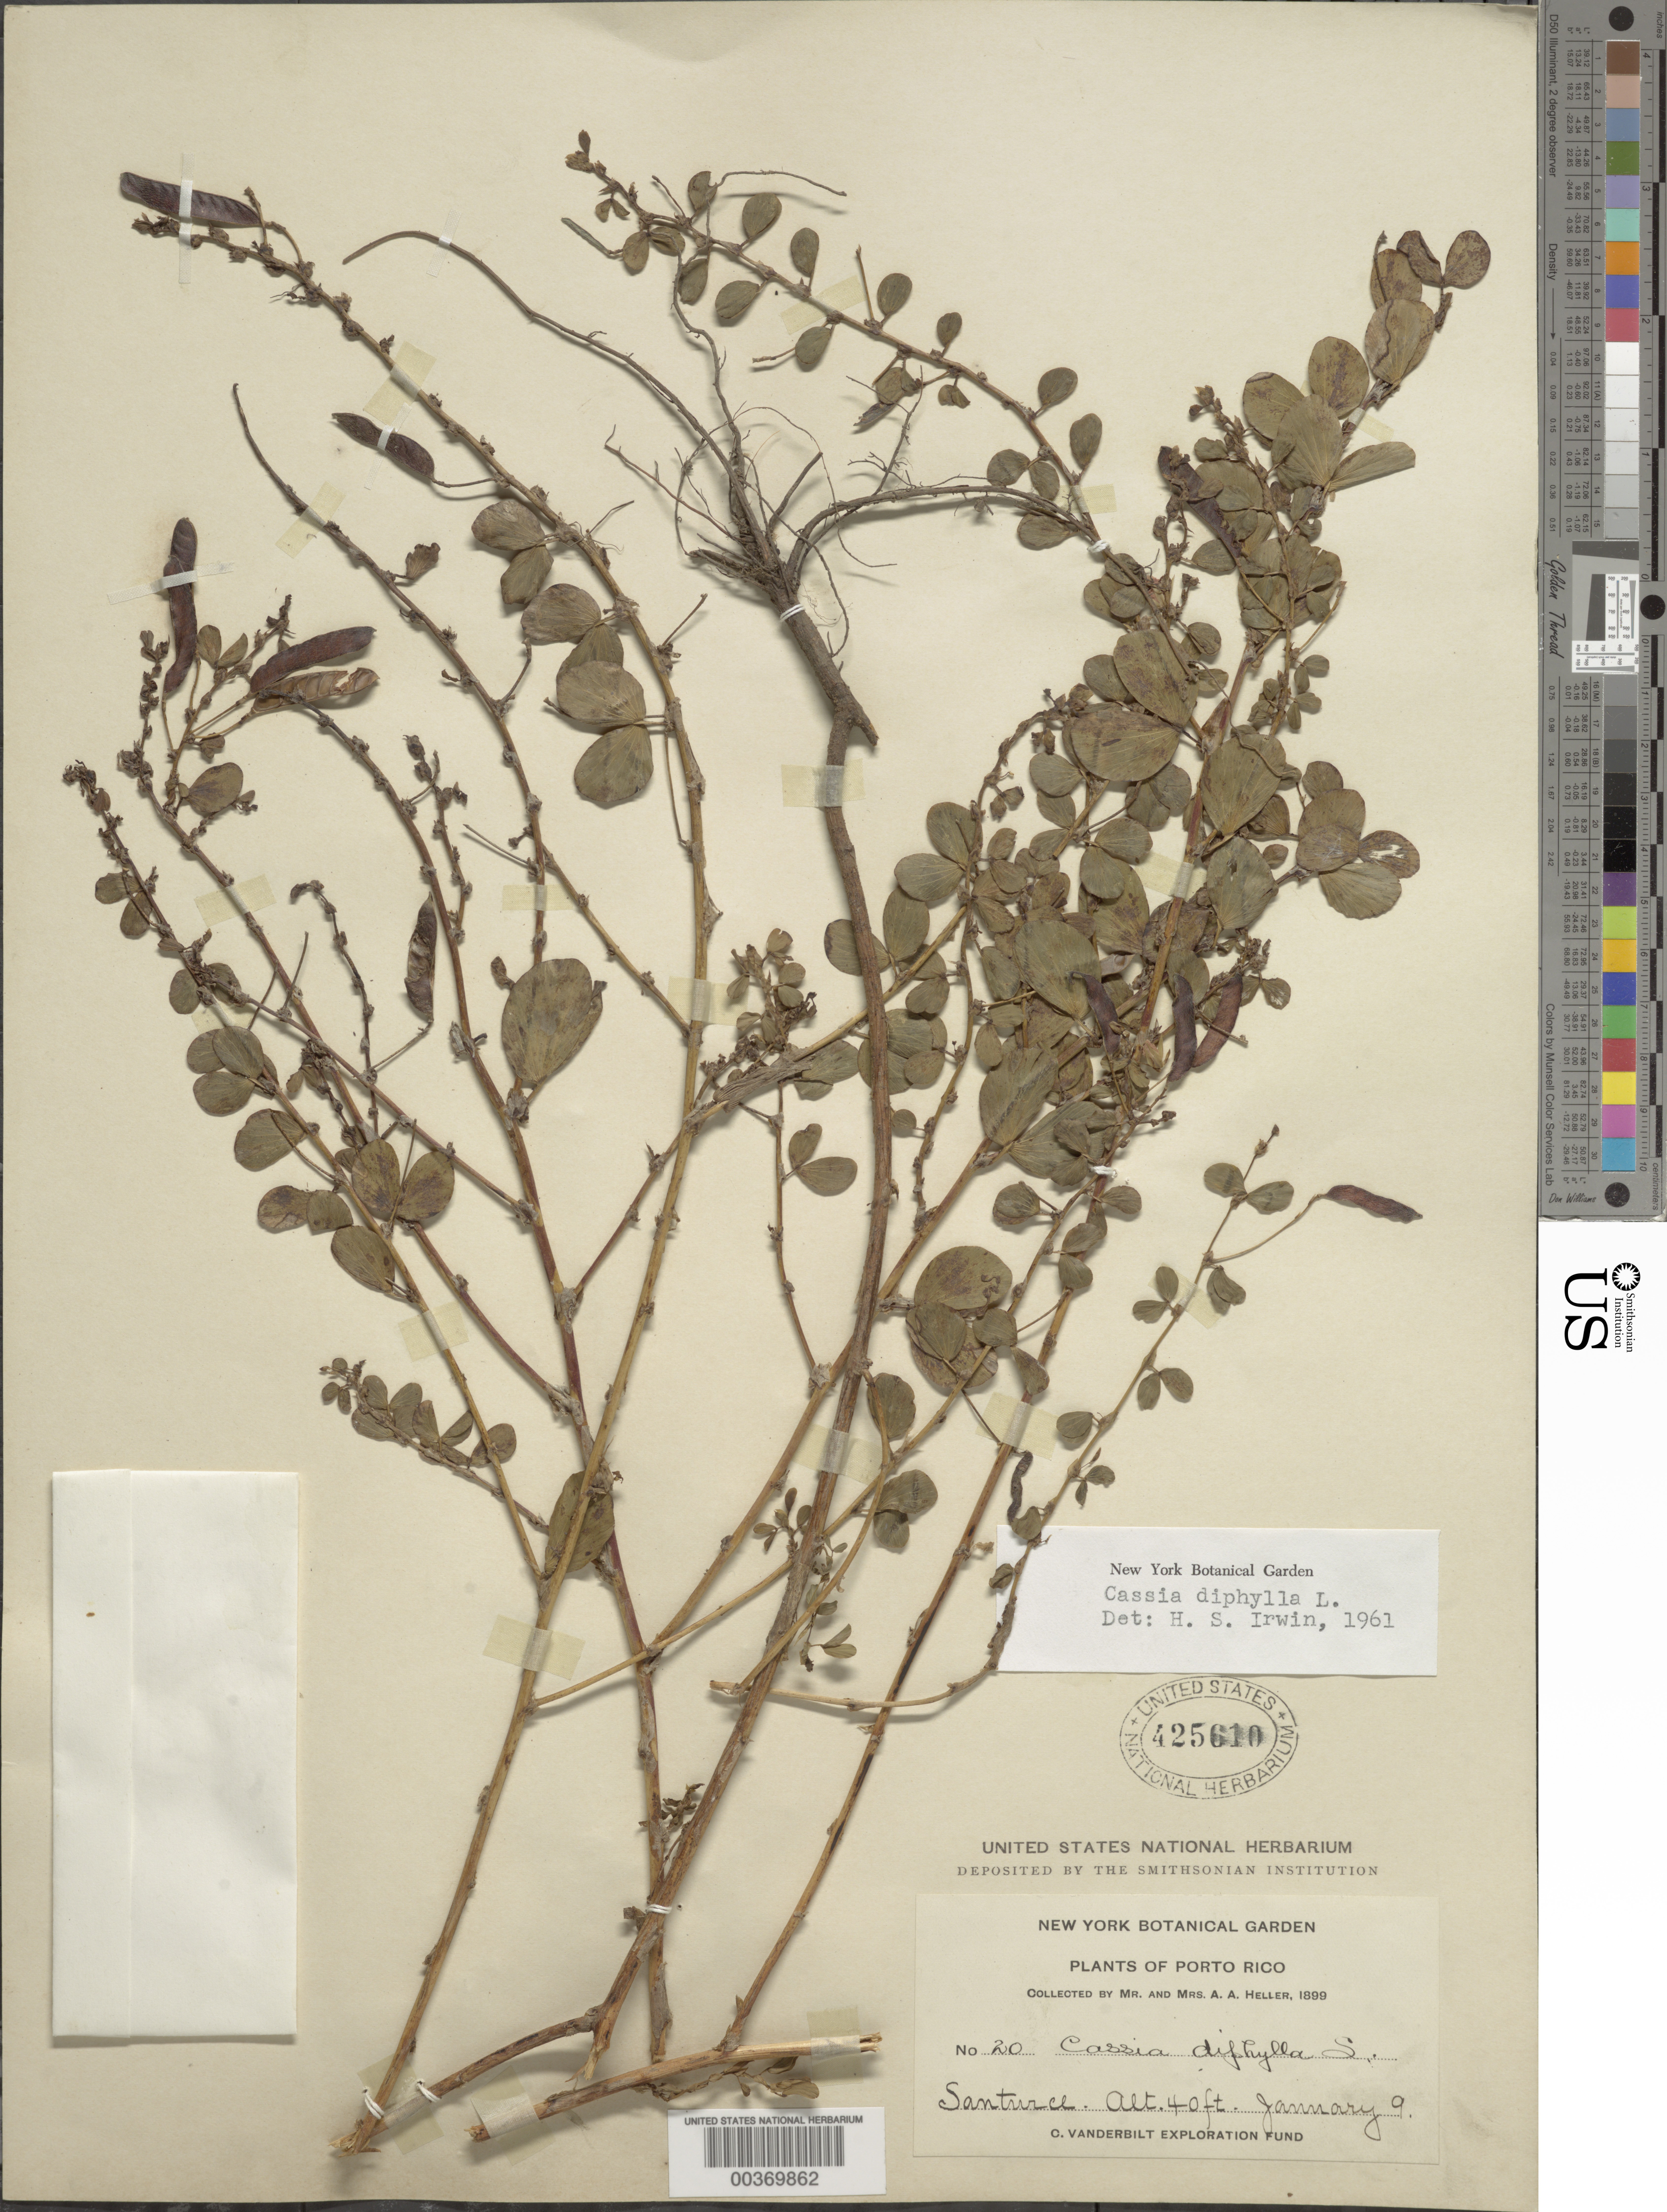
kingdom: Plantae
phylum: Tracheophyta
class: Magnoliopsida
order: Fabales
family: Fabaceae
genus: Chamaecrista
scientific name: Chamaecrista diphylla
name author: (L.) Greene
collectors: A. A. Heller & E. G. Heller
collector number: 20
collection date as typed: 09 Jan 1899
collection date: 1899-01-09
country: Puerto Rico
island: Greater Antilles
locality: Santurce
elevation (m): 12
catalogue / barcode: US 425610